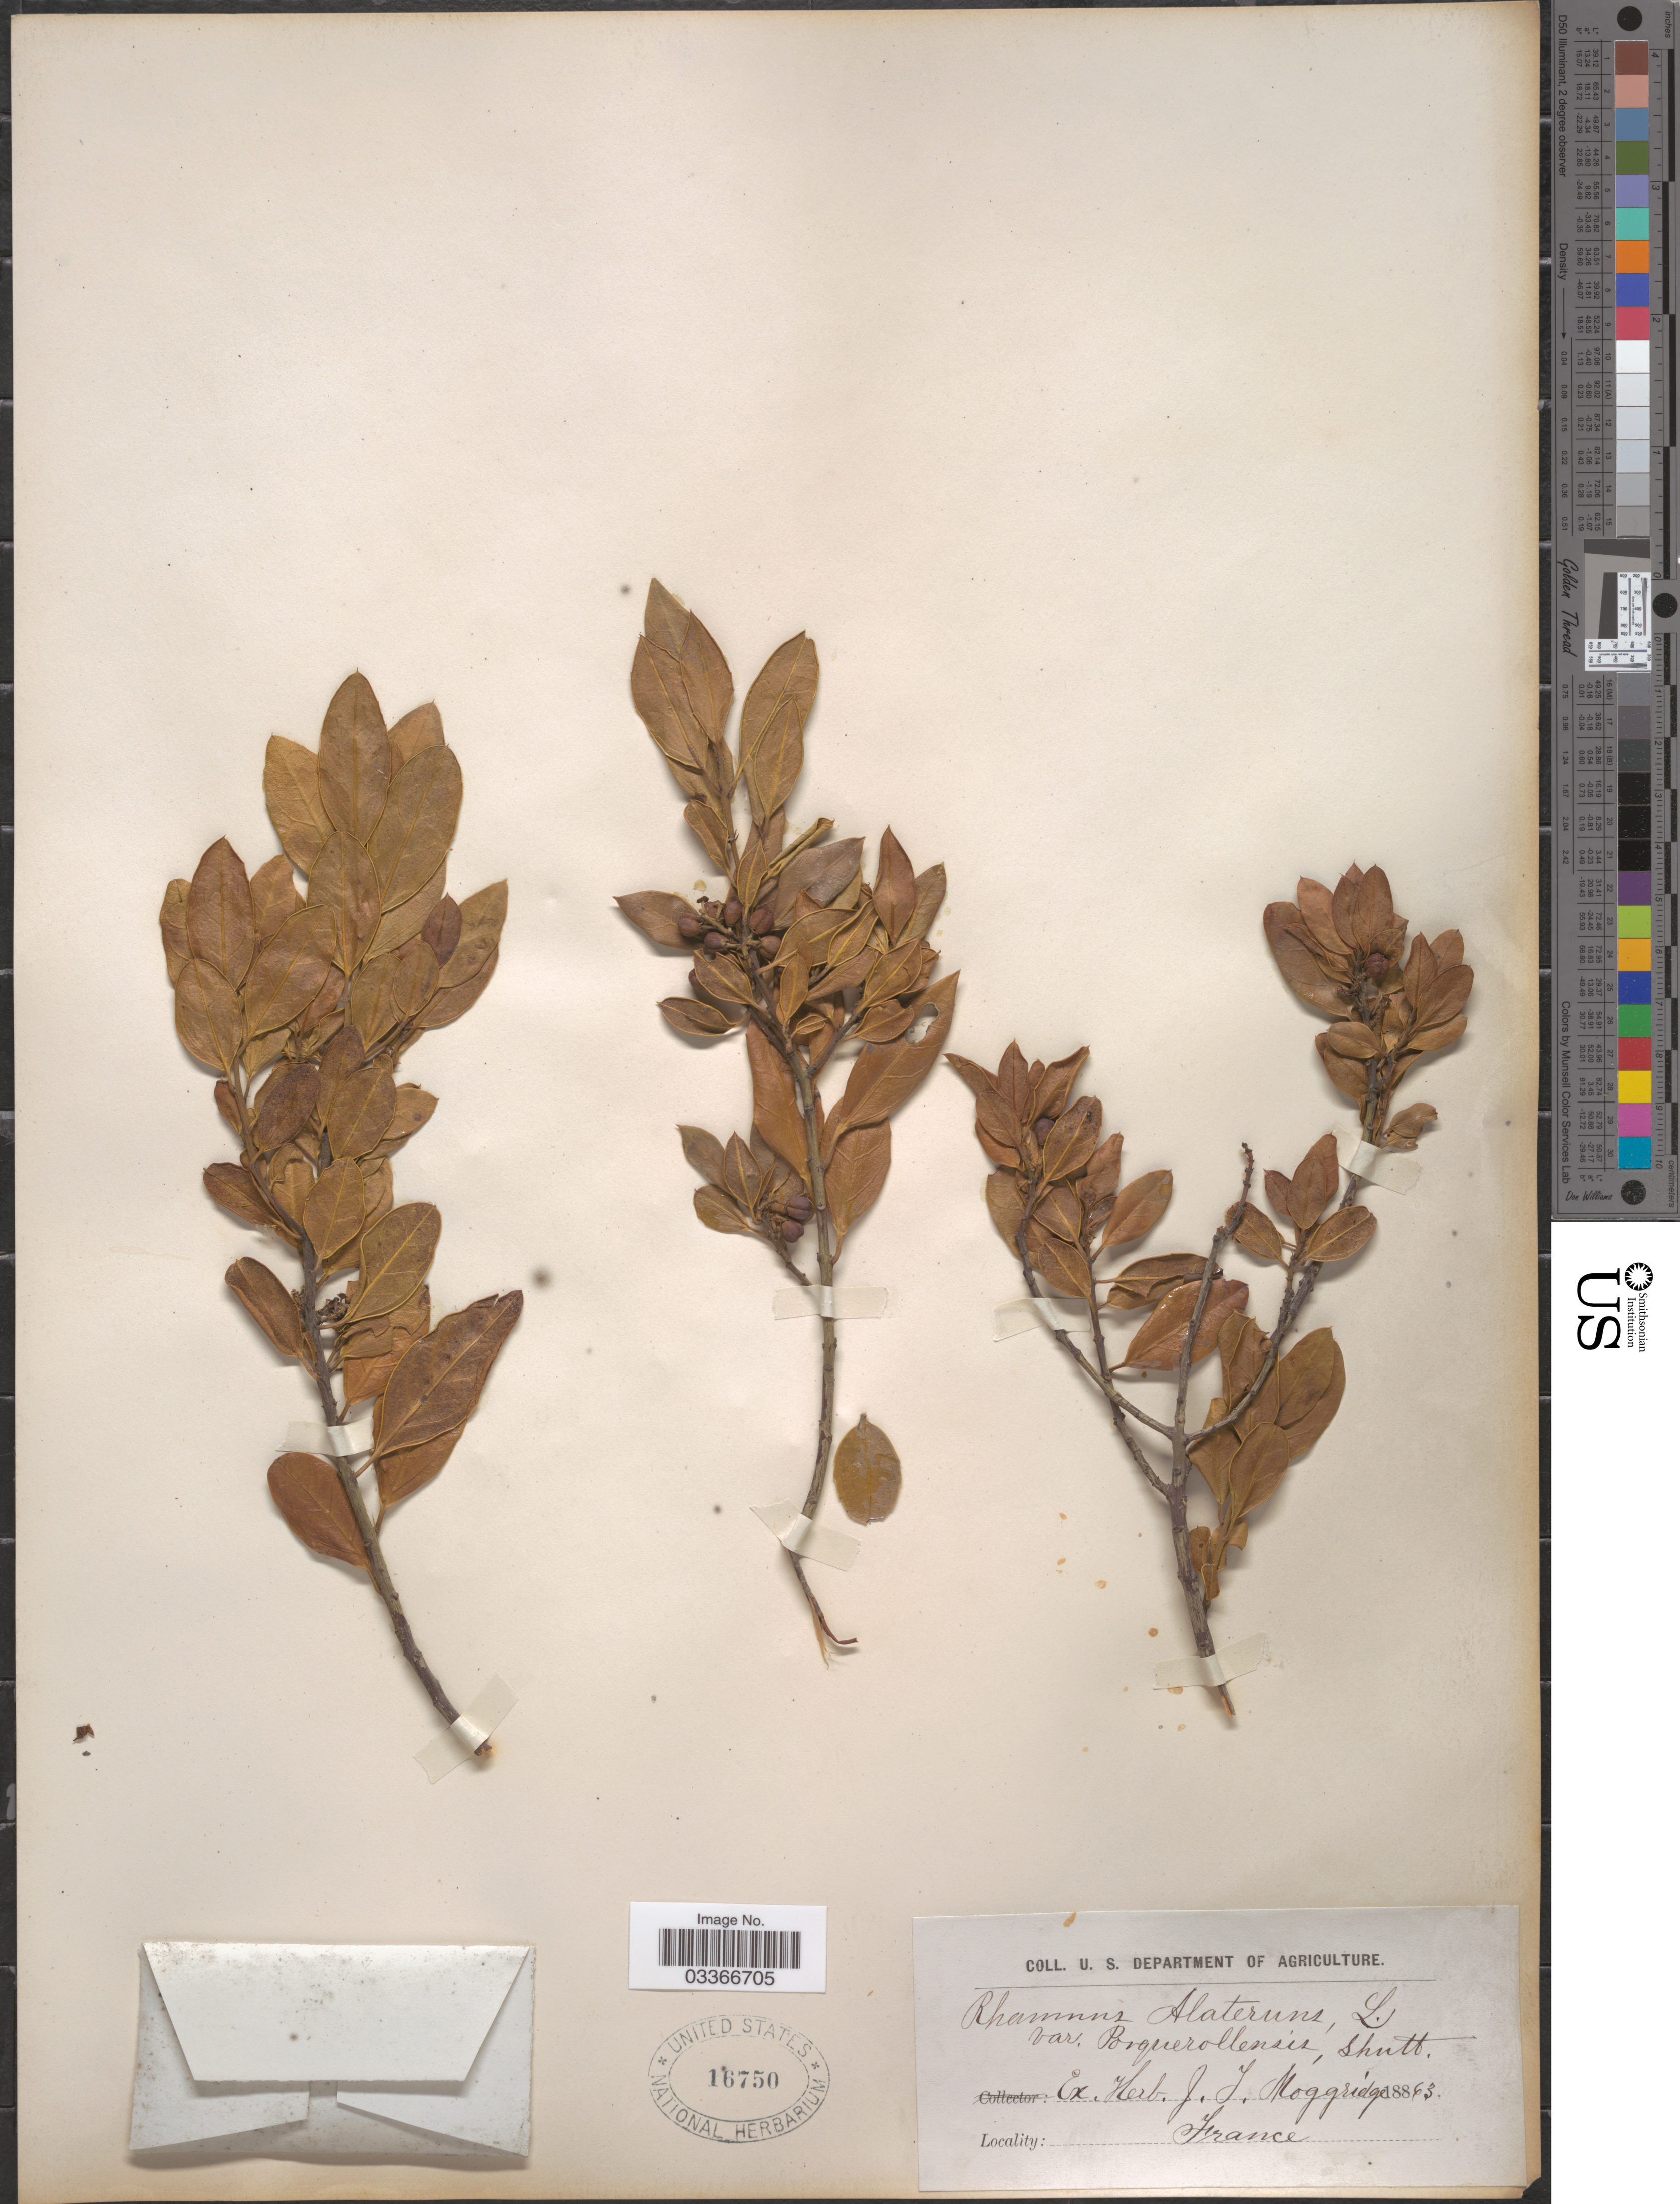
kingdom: Plantae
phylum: Tracheophyta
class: Magnoliopsida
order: Rosales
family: Rhamnaceae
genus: Rhamnus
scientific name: Rhamnus alaternus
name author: L.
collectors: ex herb. J.T. Moggridge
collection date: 1863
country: France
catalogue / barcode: US 16750